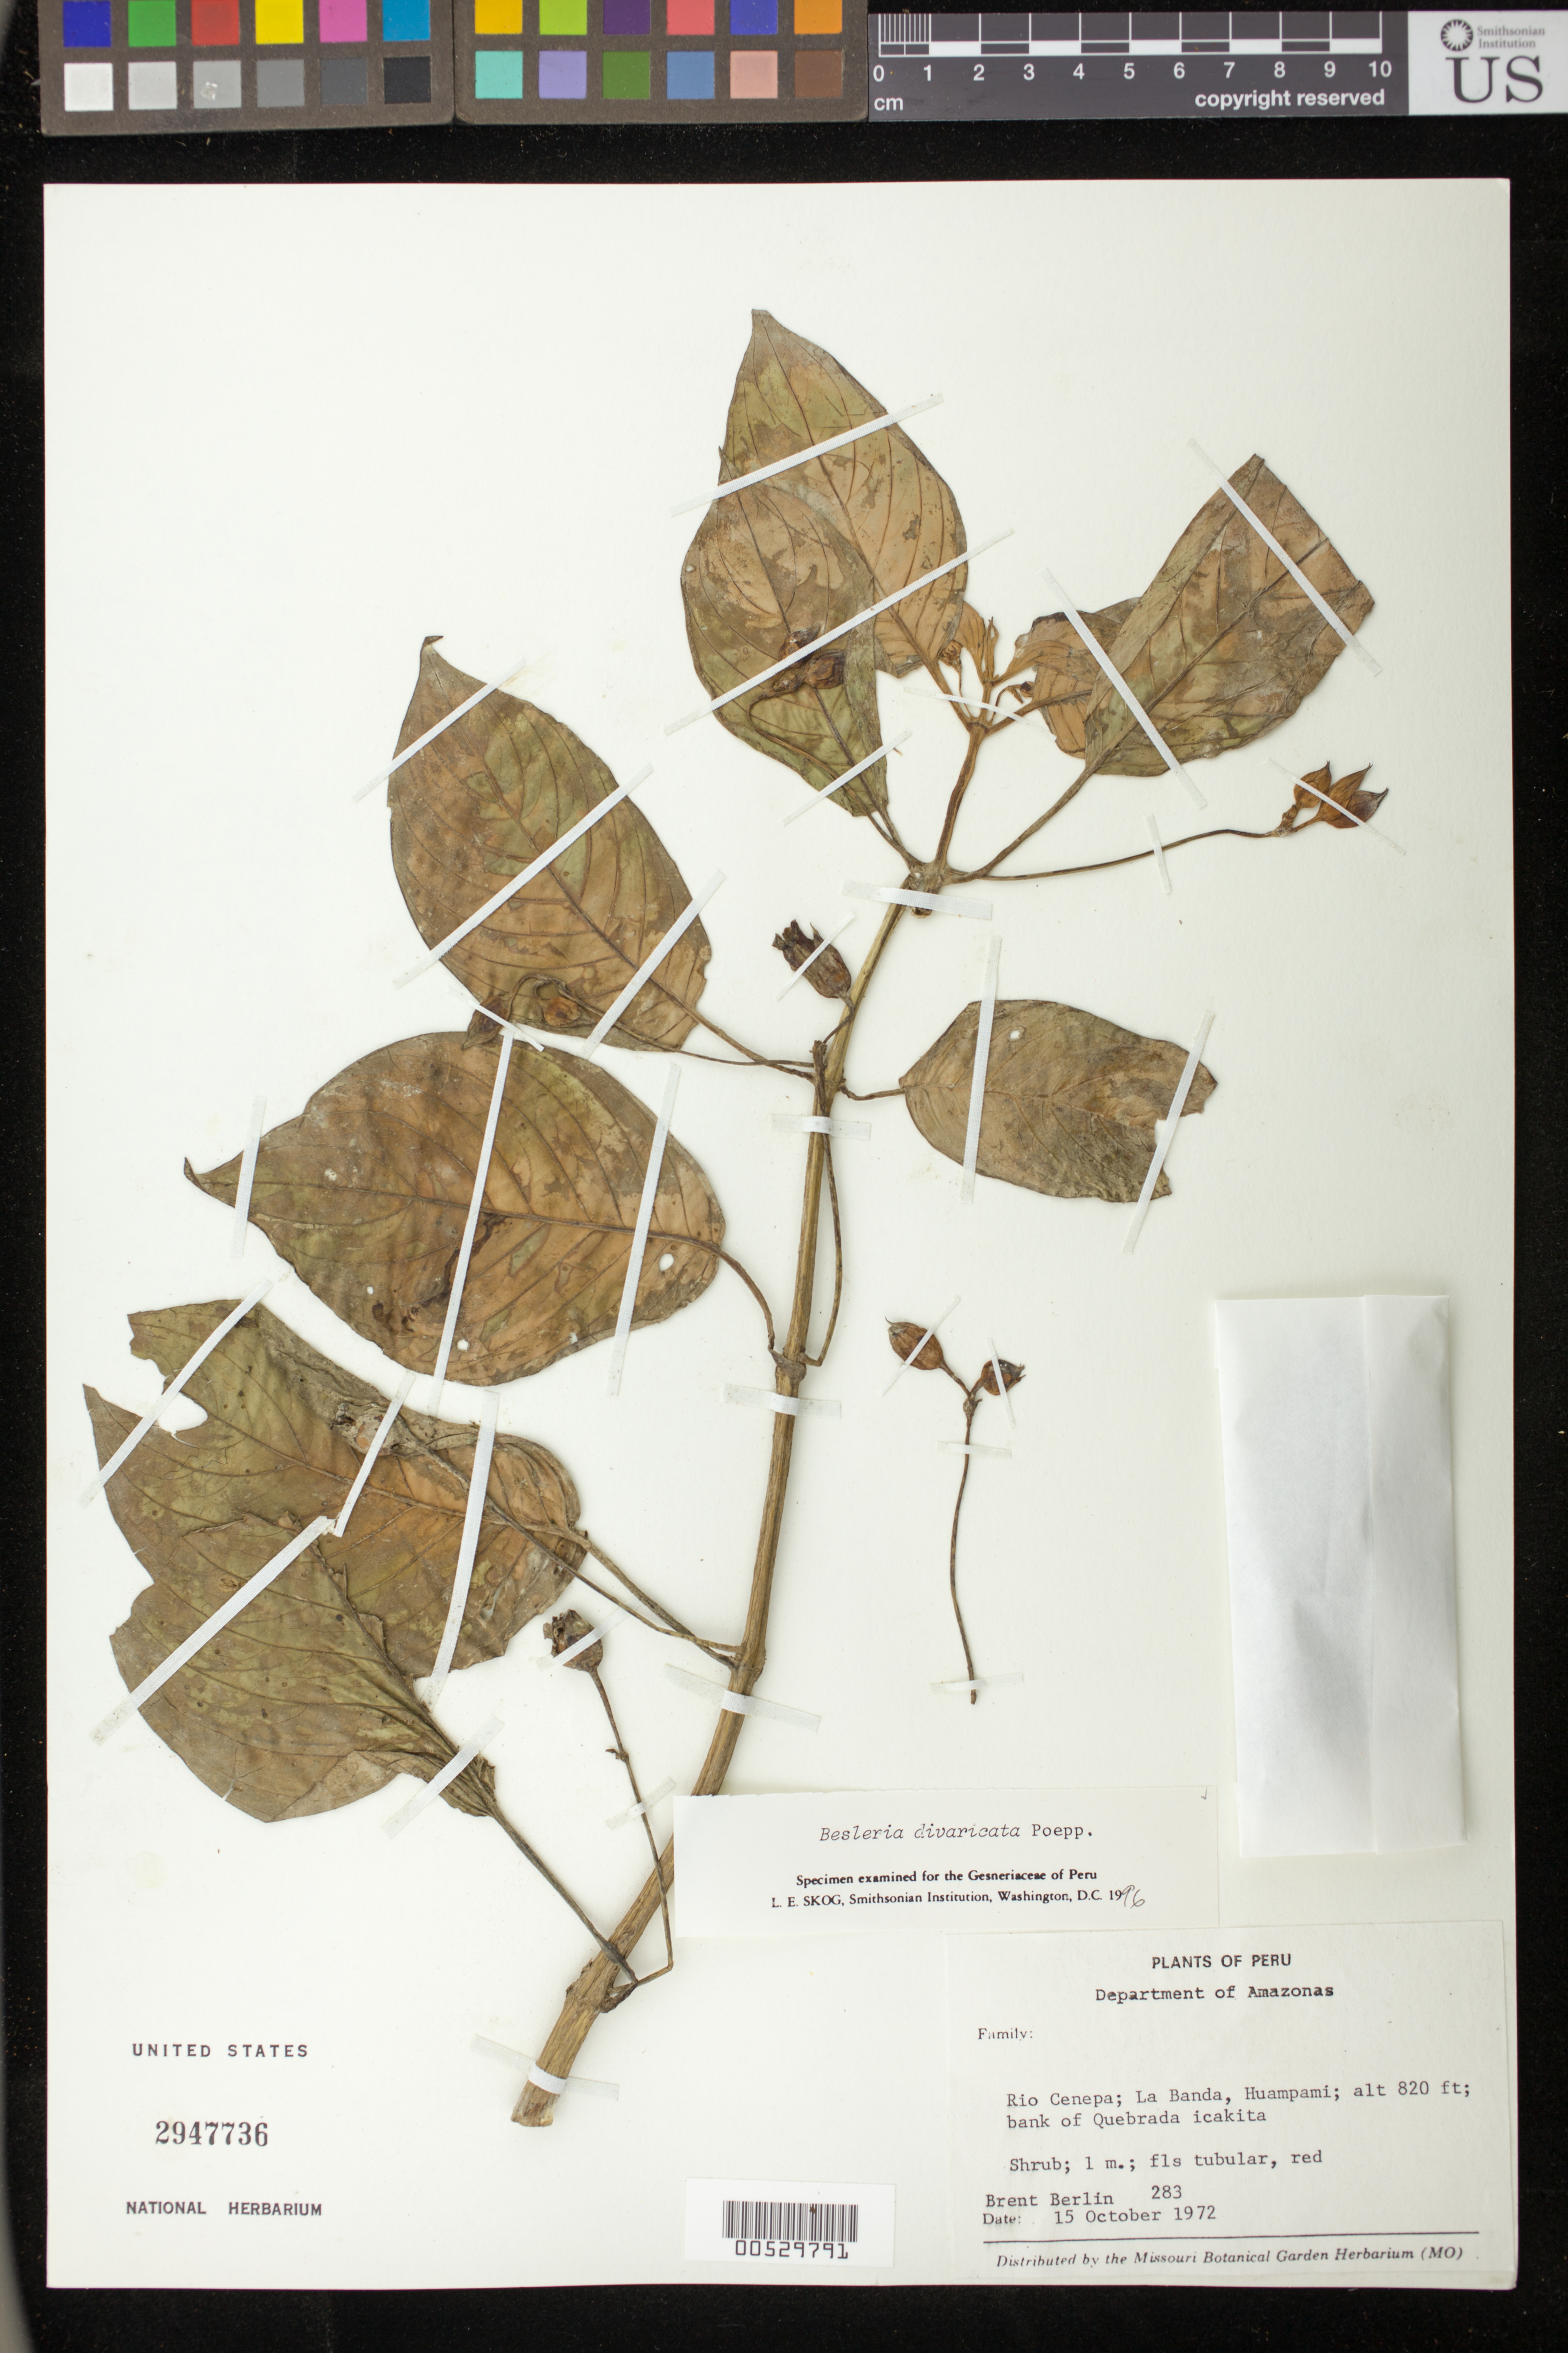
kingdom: Plantae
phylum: Tracheophyta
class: Magnoliopsida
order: Lamiales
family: Gesneriaceae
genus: Besleria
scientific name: Besleria divaricata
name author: Poepp.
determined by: Skog, Laurence E.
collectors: B. Berlin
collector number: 283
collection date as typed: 15 Oct 1972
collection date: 1972-10-15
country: Peru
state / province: Amazonas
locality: Rio Cenepa; La Banda, Huampami, bank of Quebrada icakita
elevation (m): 250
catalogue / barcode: US 2947736